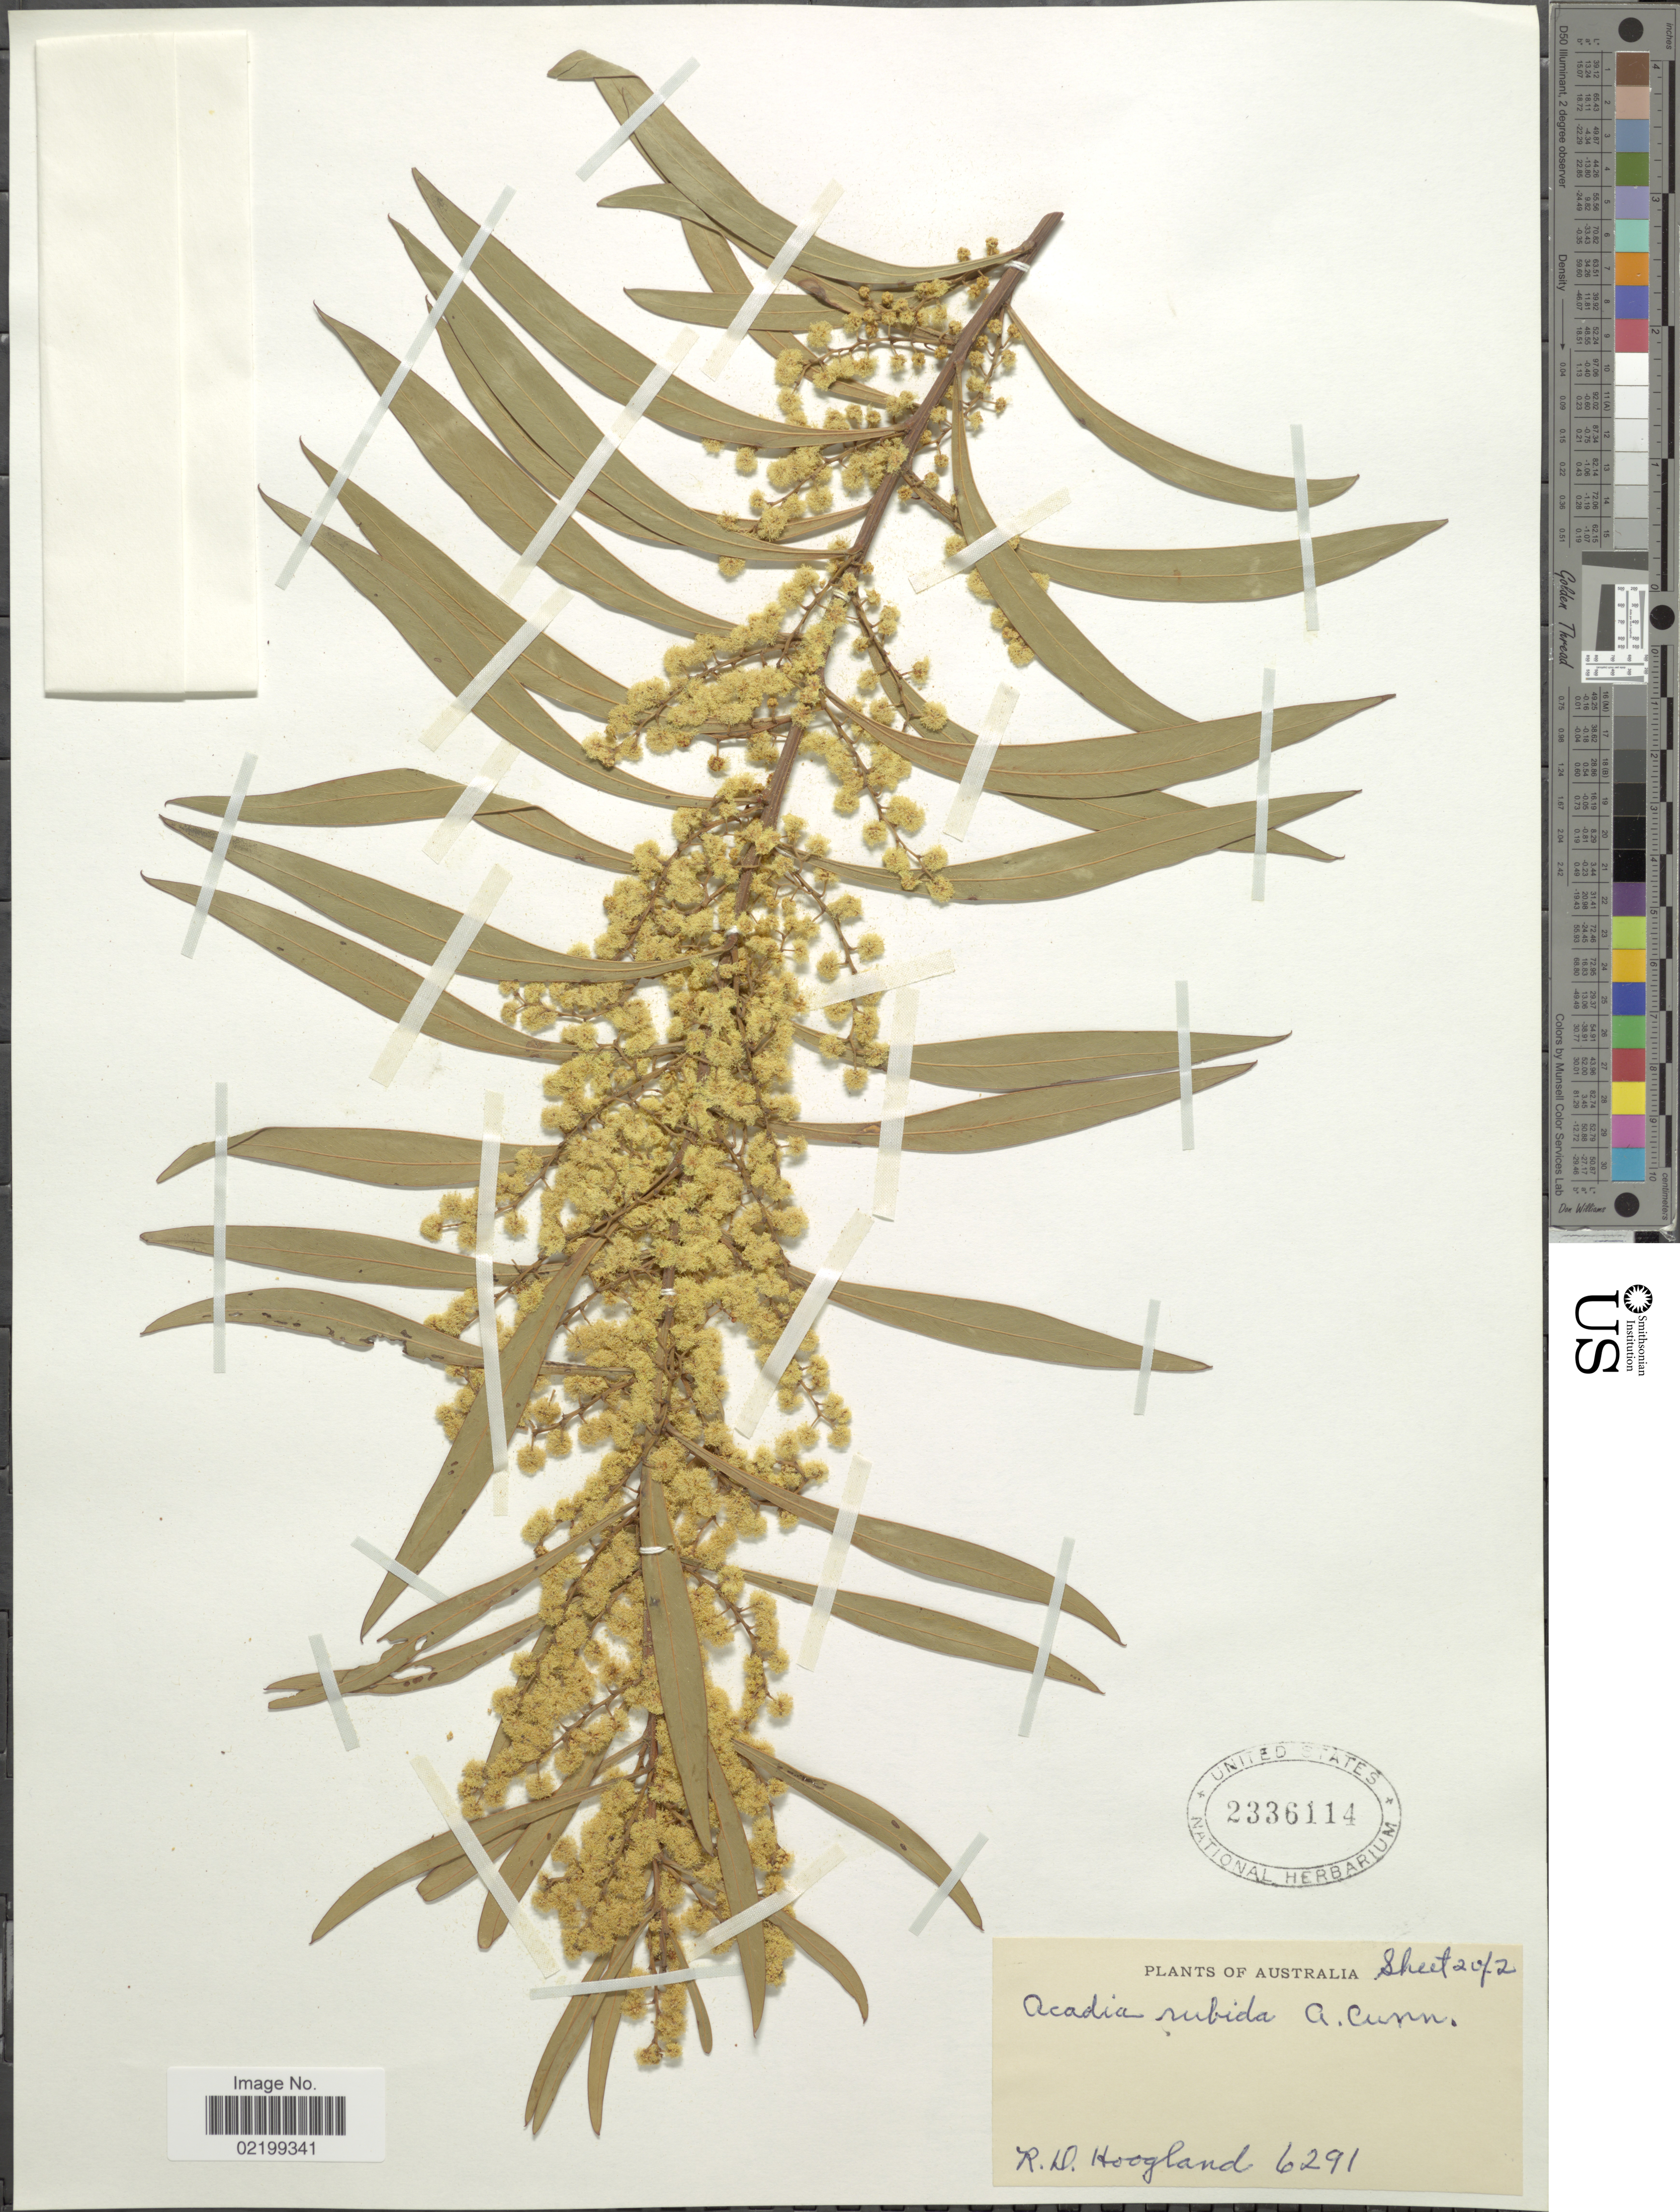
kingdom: Plantae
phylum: Tracheophyta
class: Magnoliopsida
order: Fabales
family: Fabaceae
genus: Acacia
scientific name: Acacia rubida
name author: A. Cunn.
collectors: R. D. Hoogland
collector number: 6291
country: Australia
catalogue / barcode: US 2336114